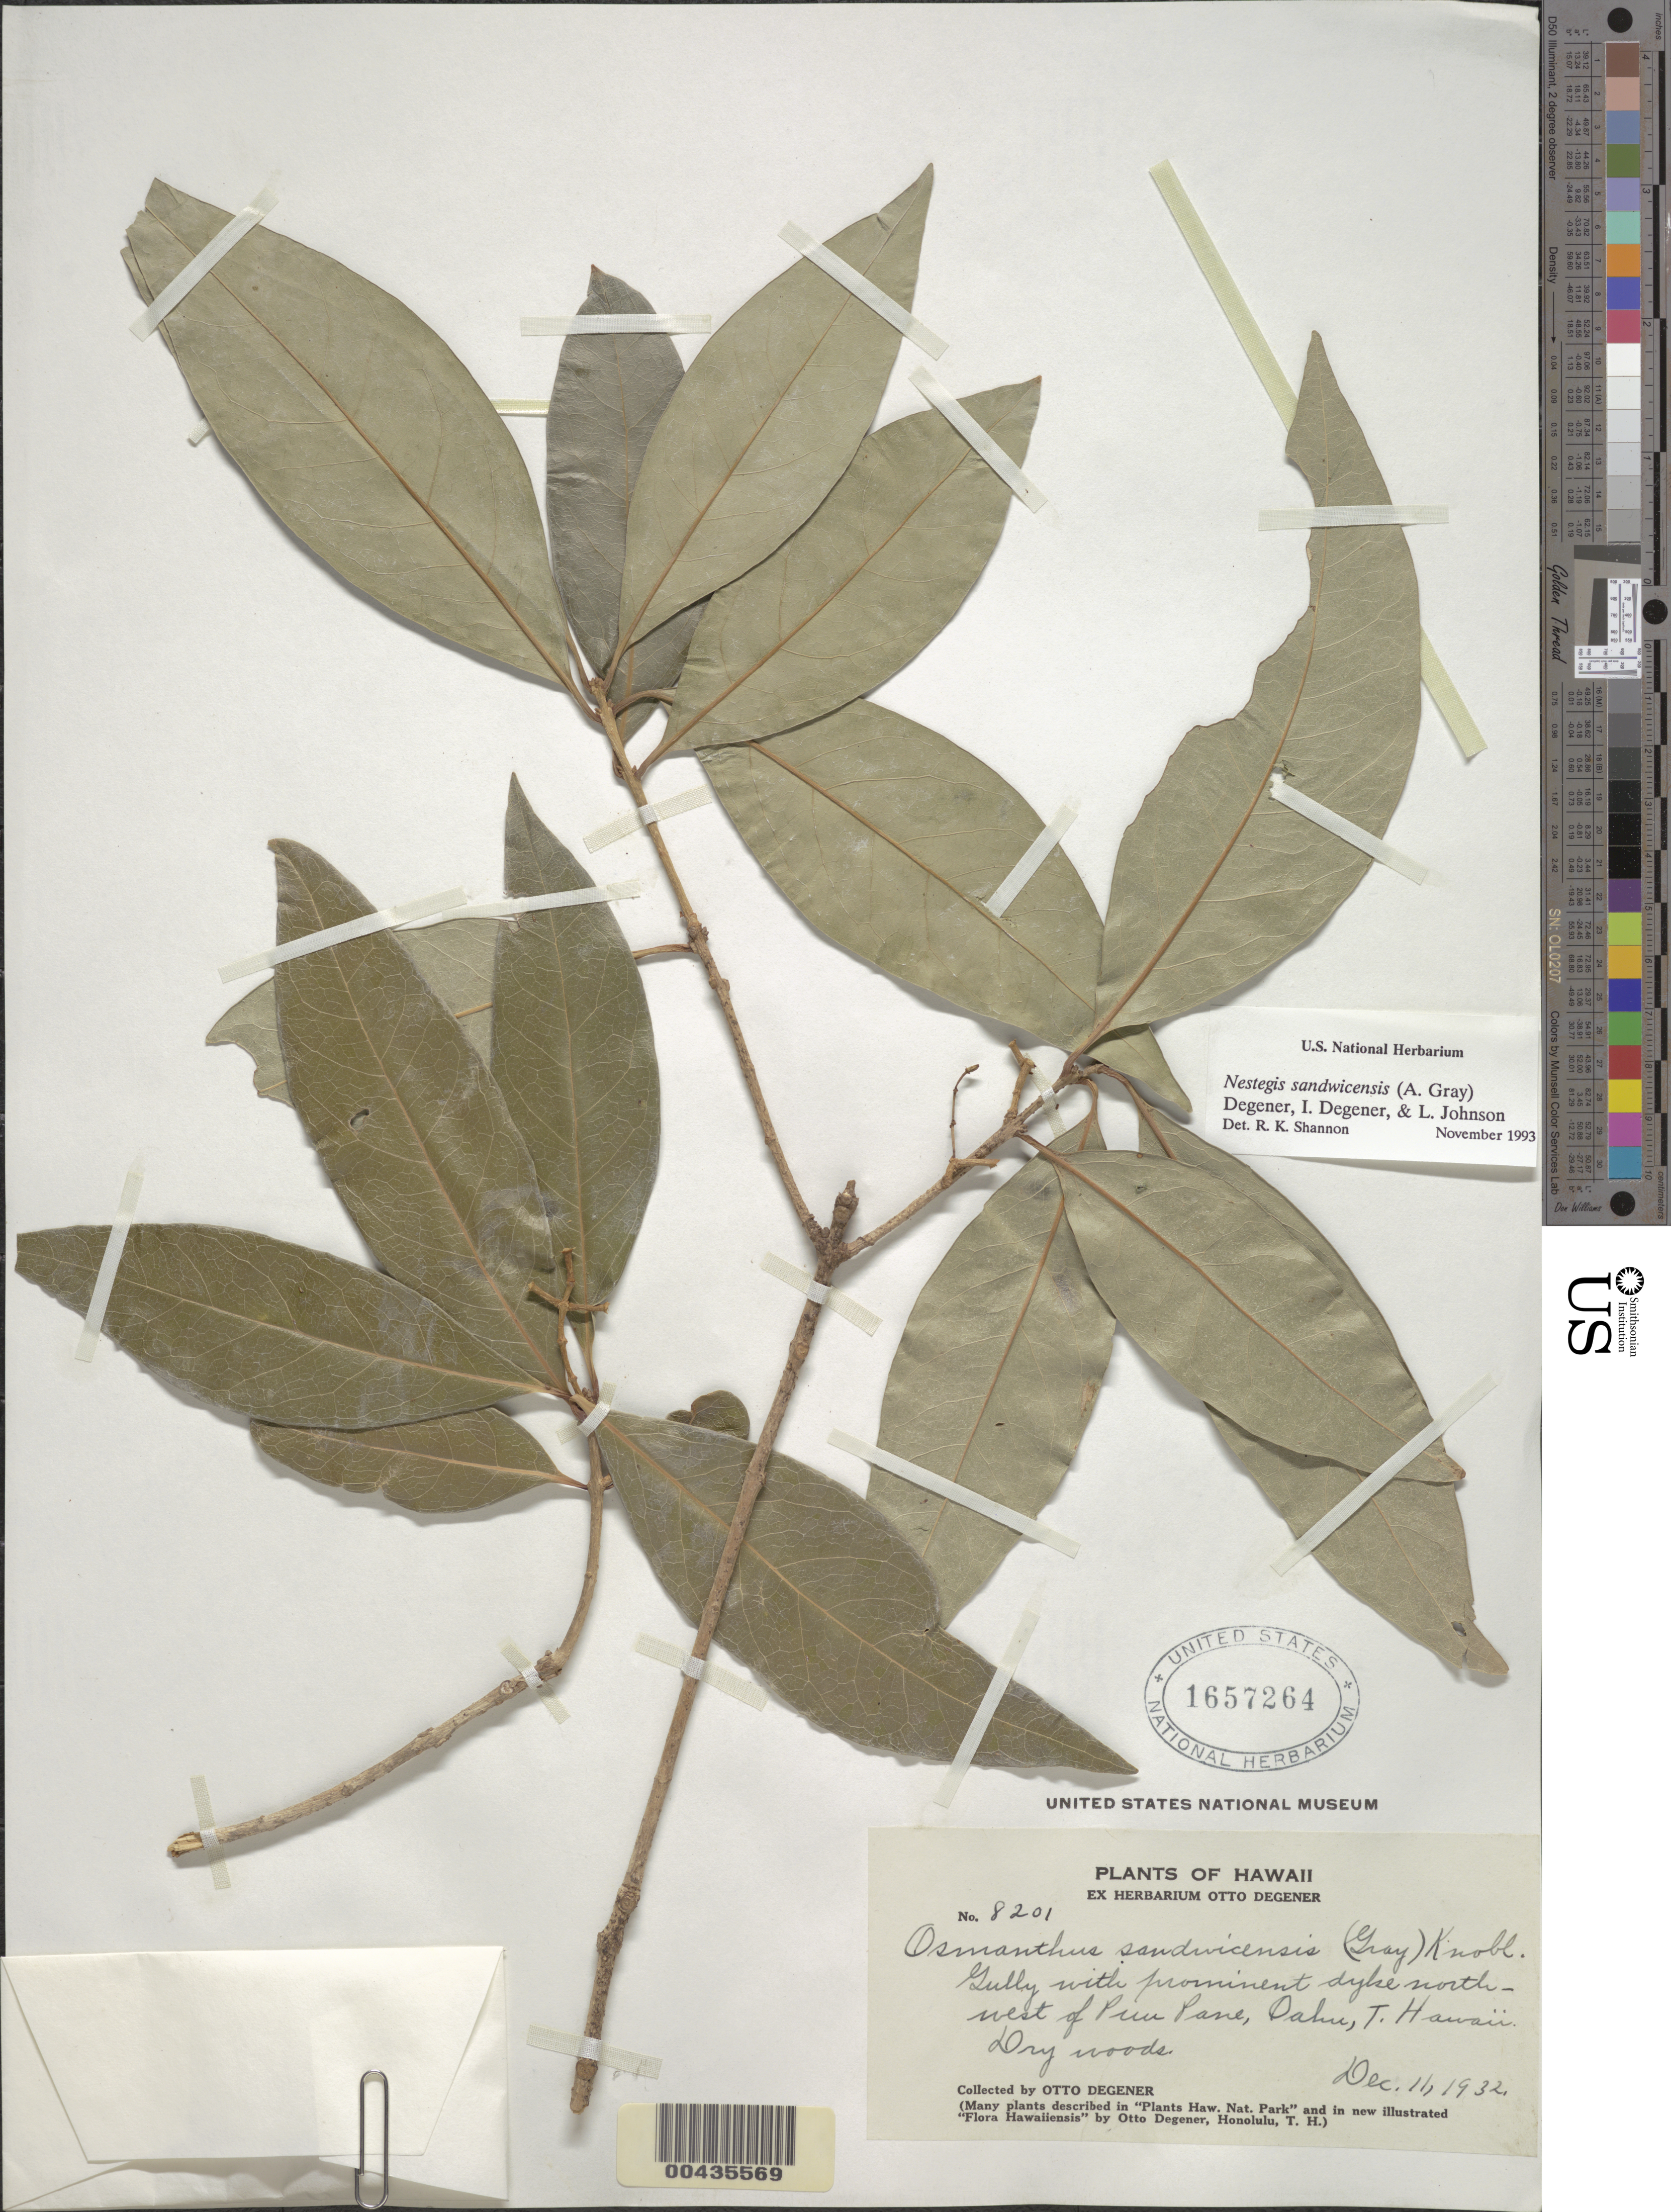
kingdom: Plantae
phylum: Tracheophyta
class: Magnoliopsida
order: Lamiales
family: Oleaceae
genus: Notelaea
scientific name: Notelaea sandwicensis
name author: (A. Gray) Hong-Wa & Besnard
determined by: Wagner, W. L., (BOT), Smithsonian Institution - National Museum of Natural History (UNITED STATES)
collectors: O. Degener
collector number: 8201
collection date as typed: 11 Dec 1932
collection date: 1932-12-11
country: United States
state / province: Hawaii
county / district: Honolulu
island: Oahu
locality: Gully w/ prominent dyke NW of Puu Pane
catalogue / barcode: US 1657264